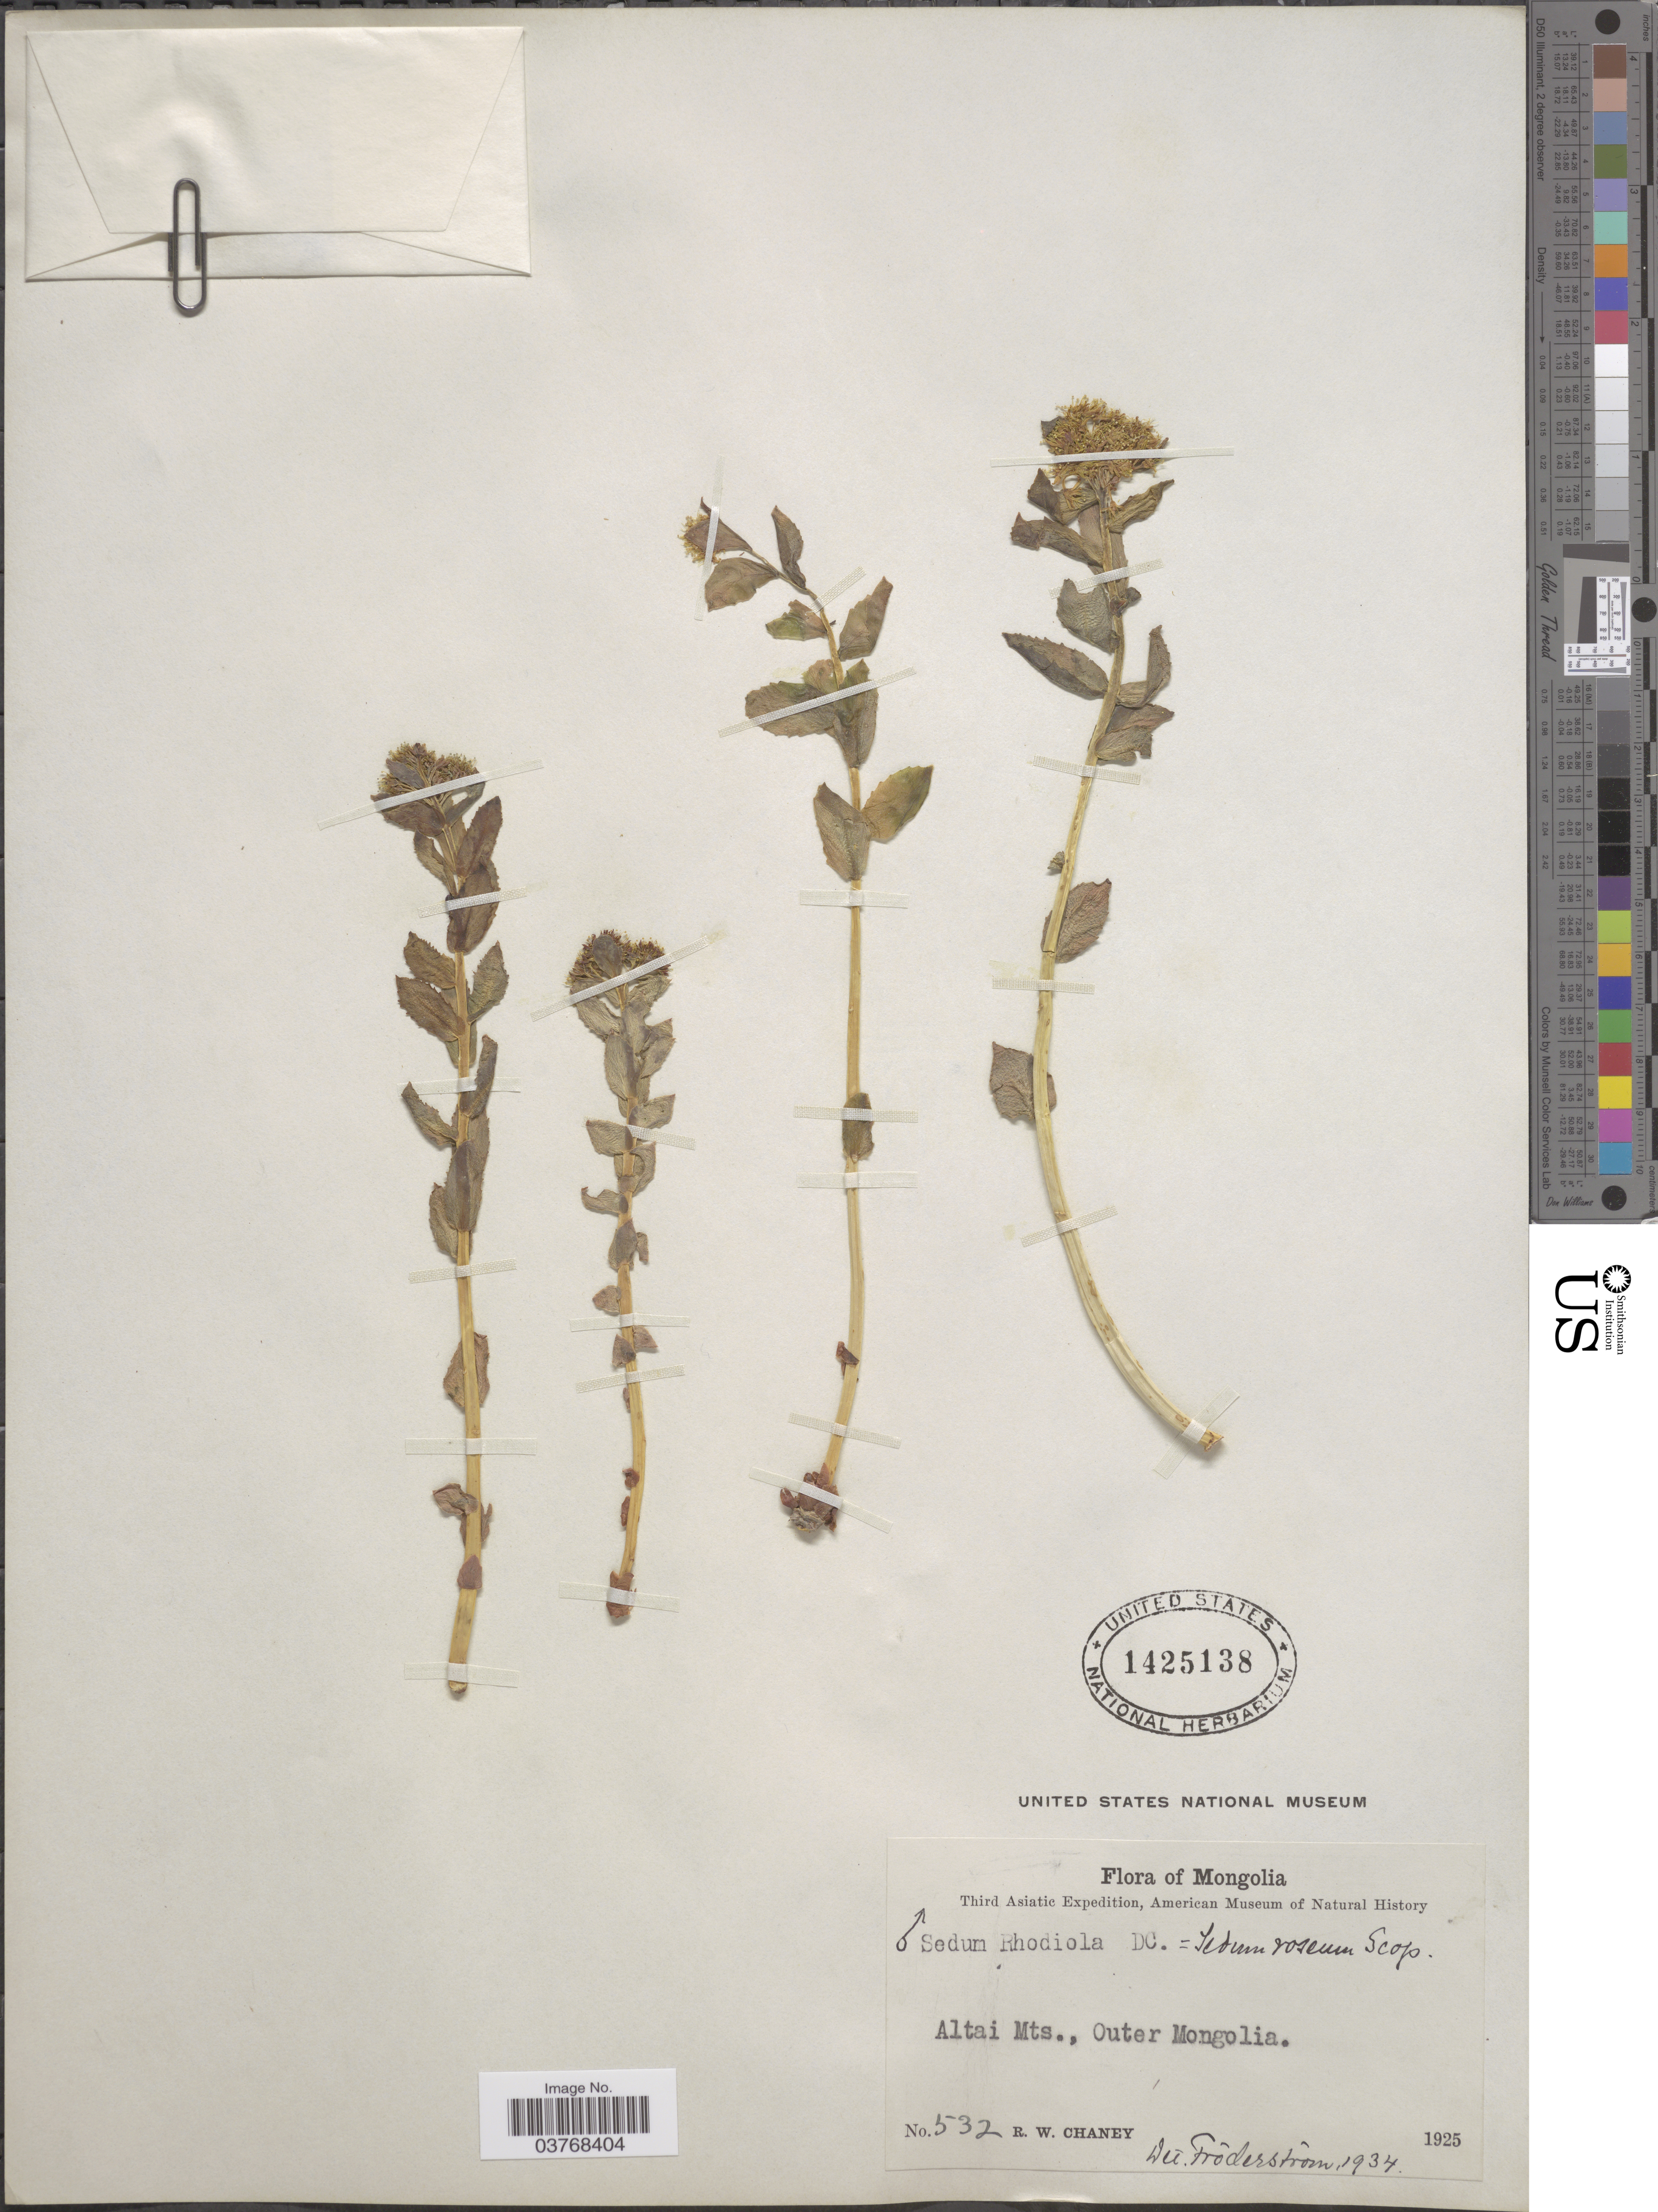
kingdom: Plantae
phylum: Tracheophyta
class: Magnoliopsida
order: Saxifragales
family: Crassulaceae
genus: Rhodiola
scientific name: Rhodiola rosea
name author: L.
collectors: R. Chaney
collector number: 532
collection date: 1925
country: Mongolia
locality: Altai Mts., Outer Mongolia.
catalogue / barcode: US 1425138